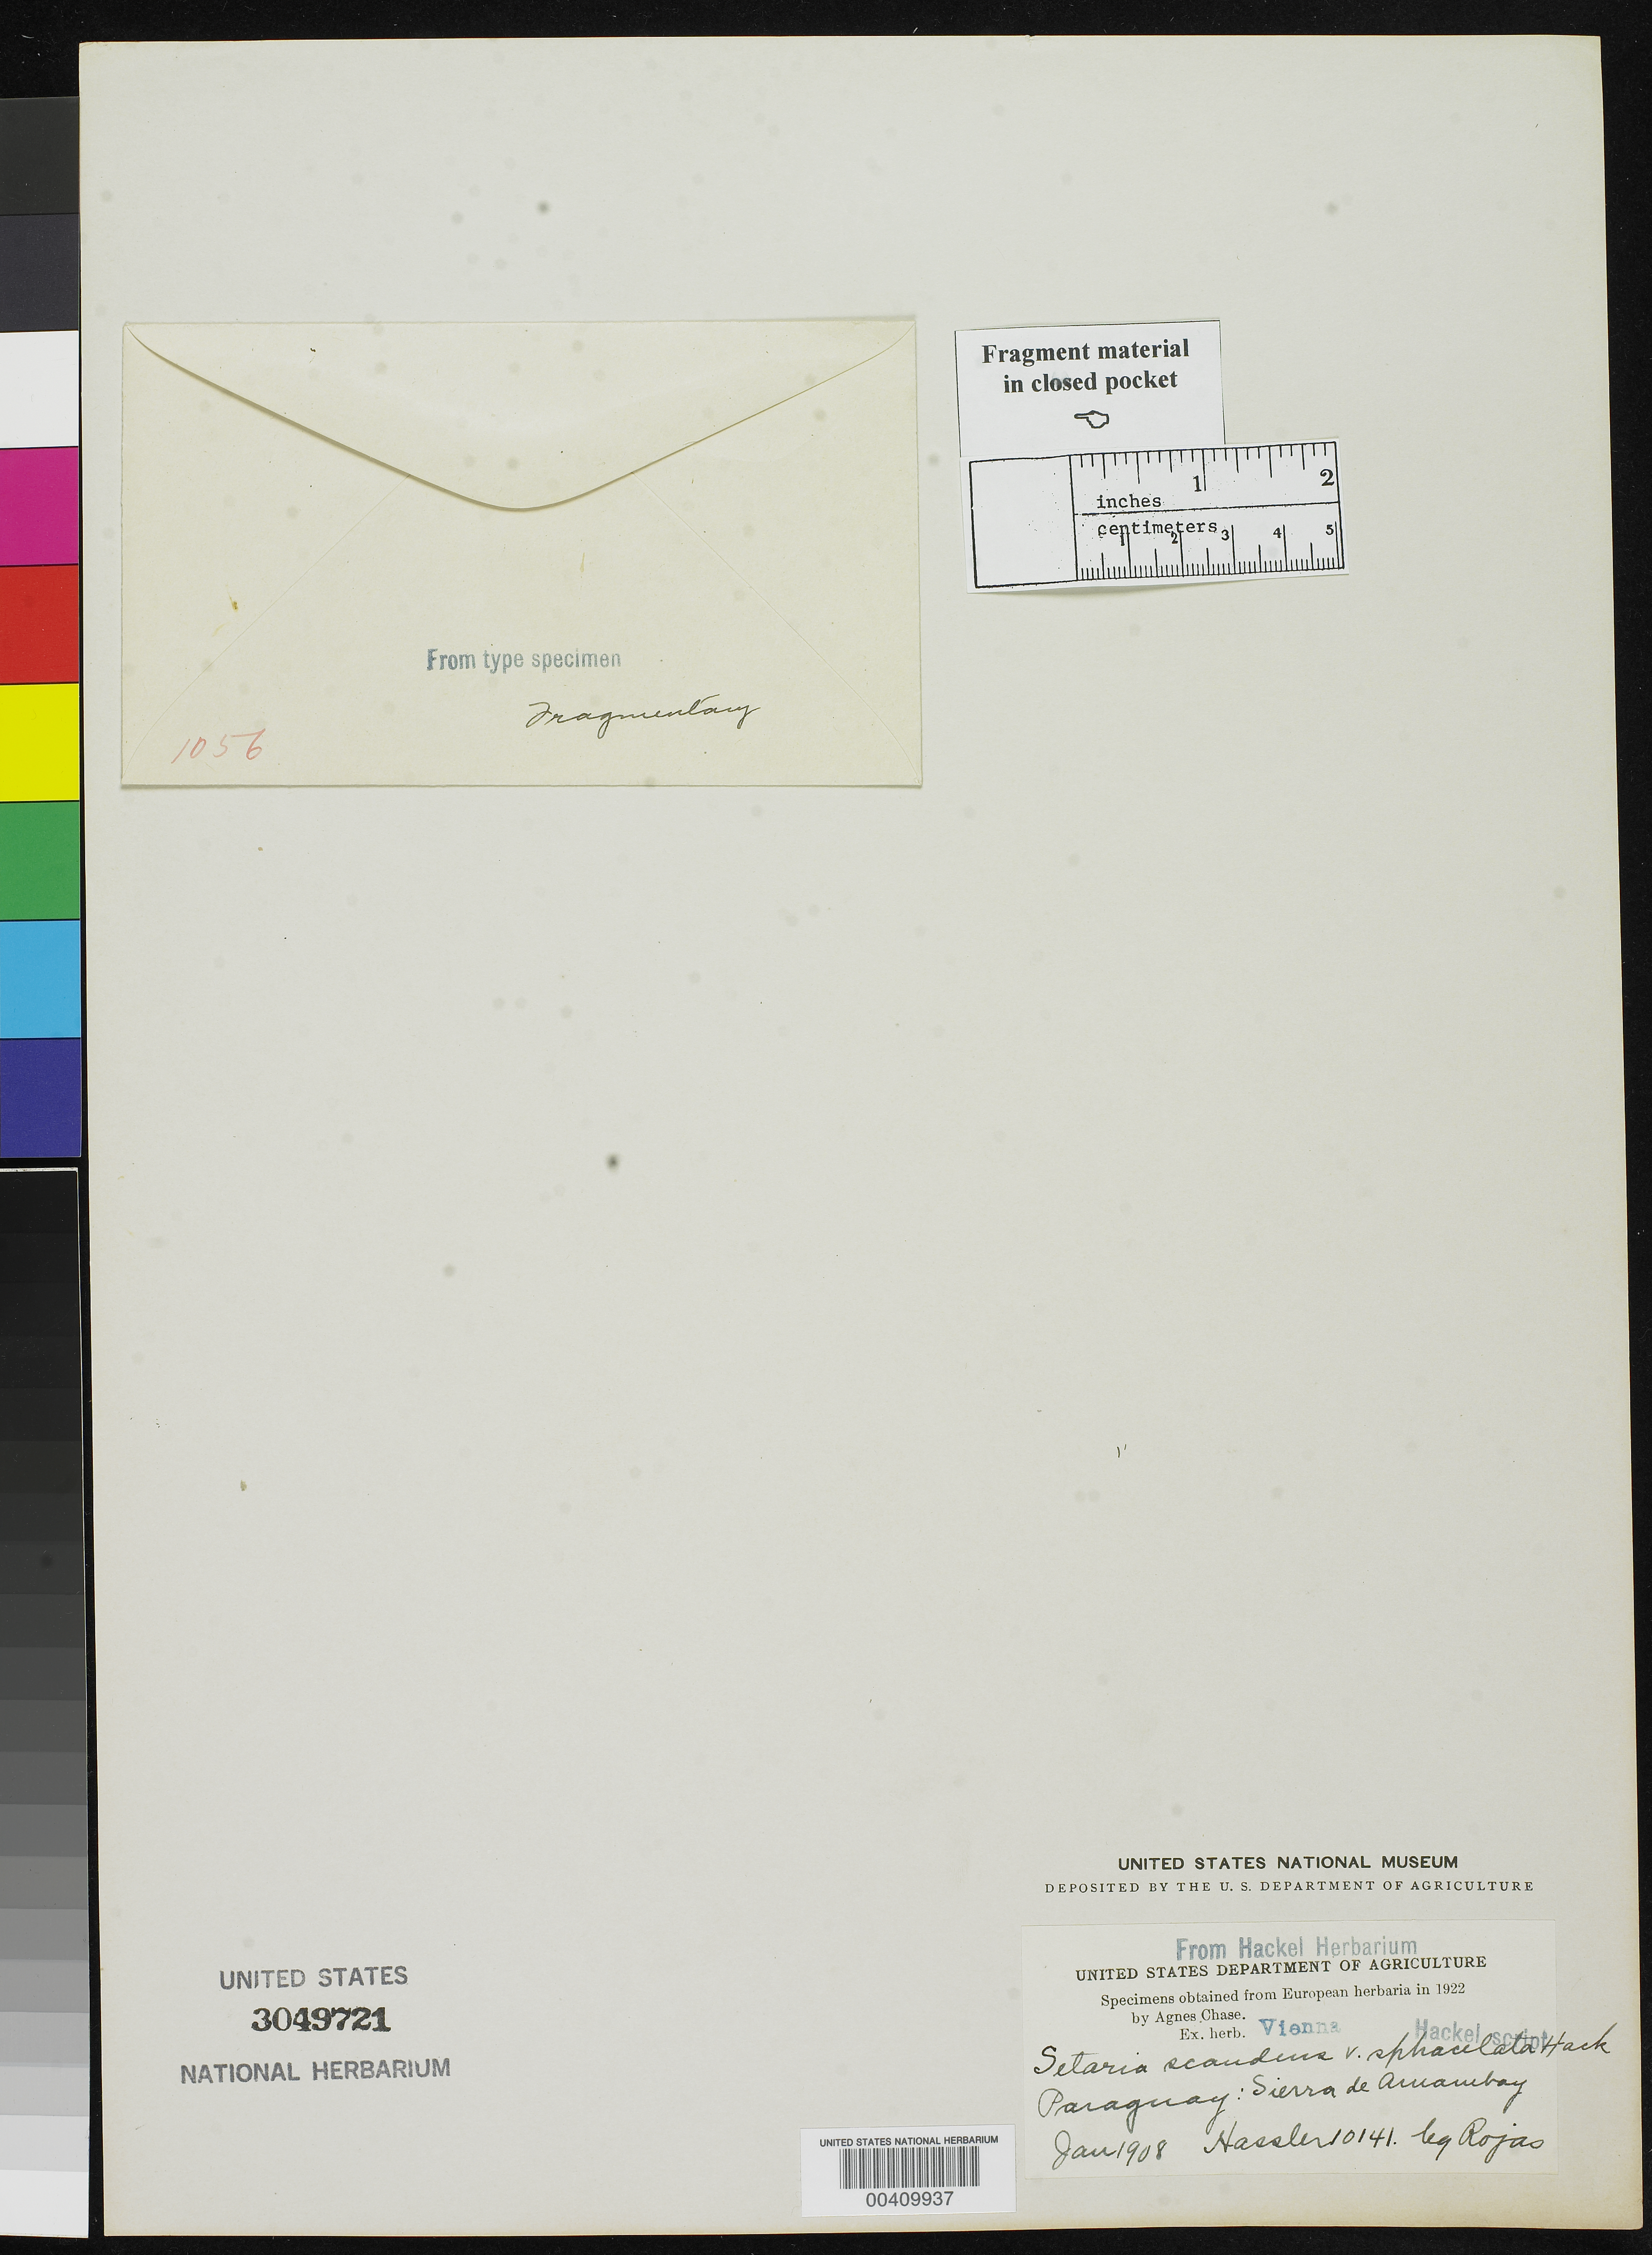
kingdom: Plantae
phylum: Tracheophyta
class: Liliopsida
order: Poales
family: Poaceae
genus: Setaria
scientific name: Setaria scandens var. sphacelata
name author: Hack.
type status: Type Fragment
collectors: E. Hassler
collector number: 10141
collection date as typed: Jan 1908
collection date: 1908-01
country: Paraguay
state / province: Amambay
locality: Sierra de Amambay, Estrella.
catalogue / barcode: US 3049721